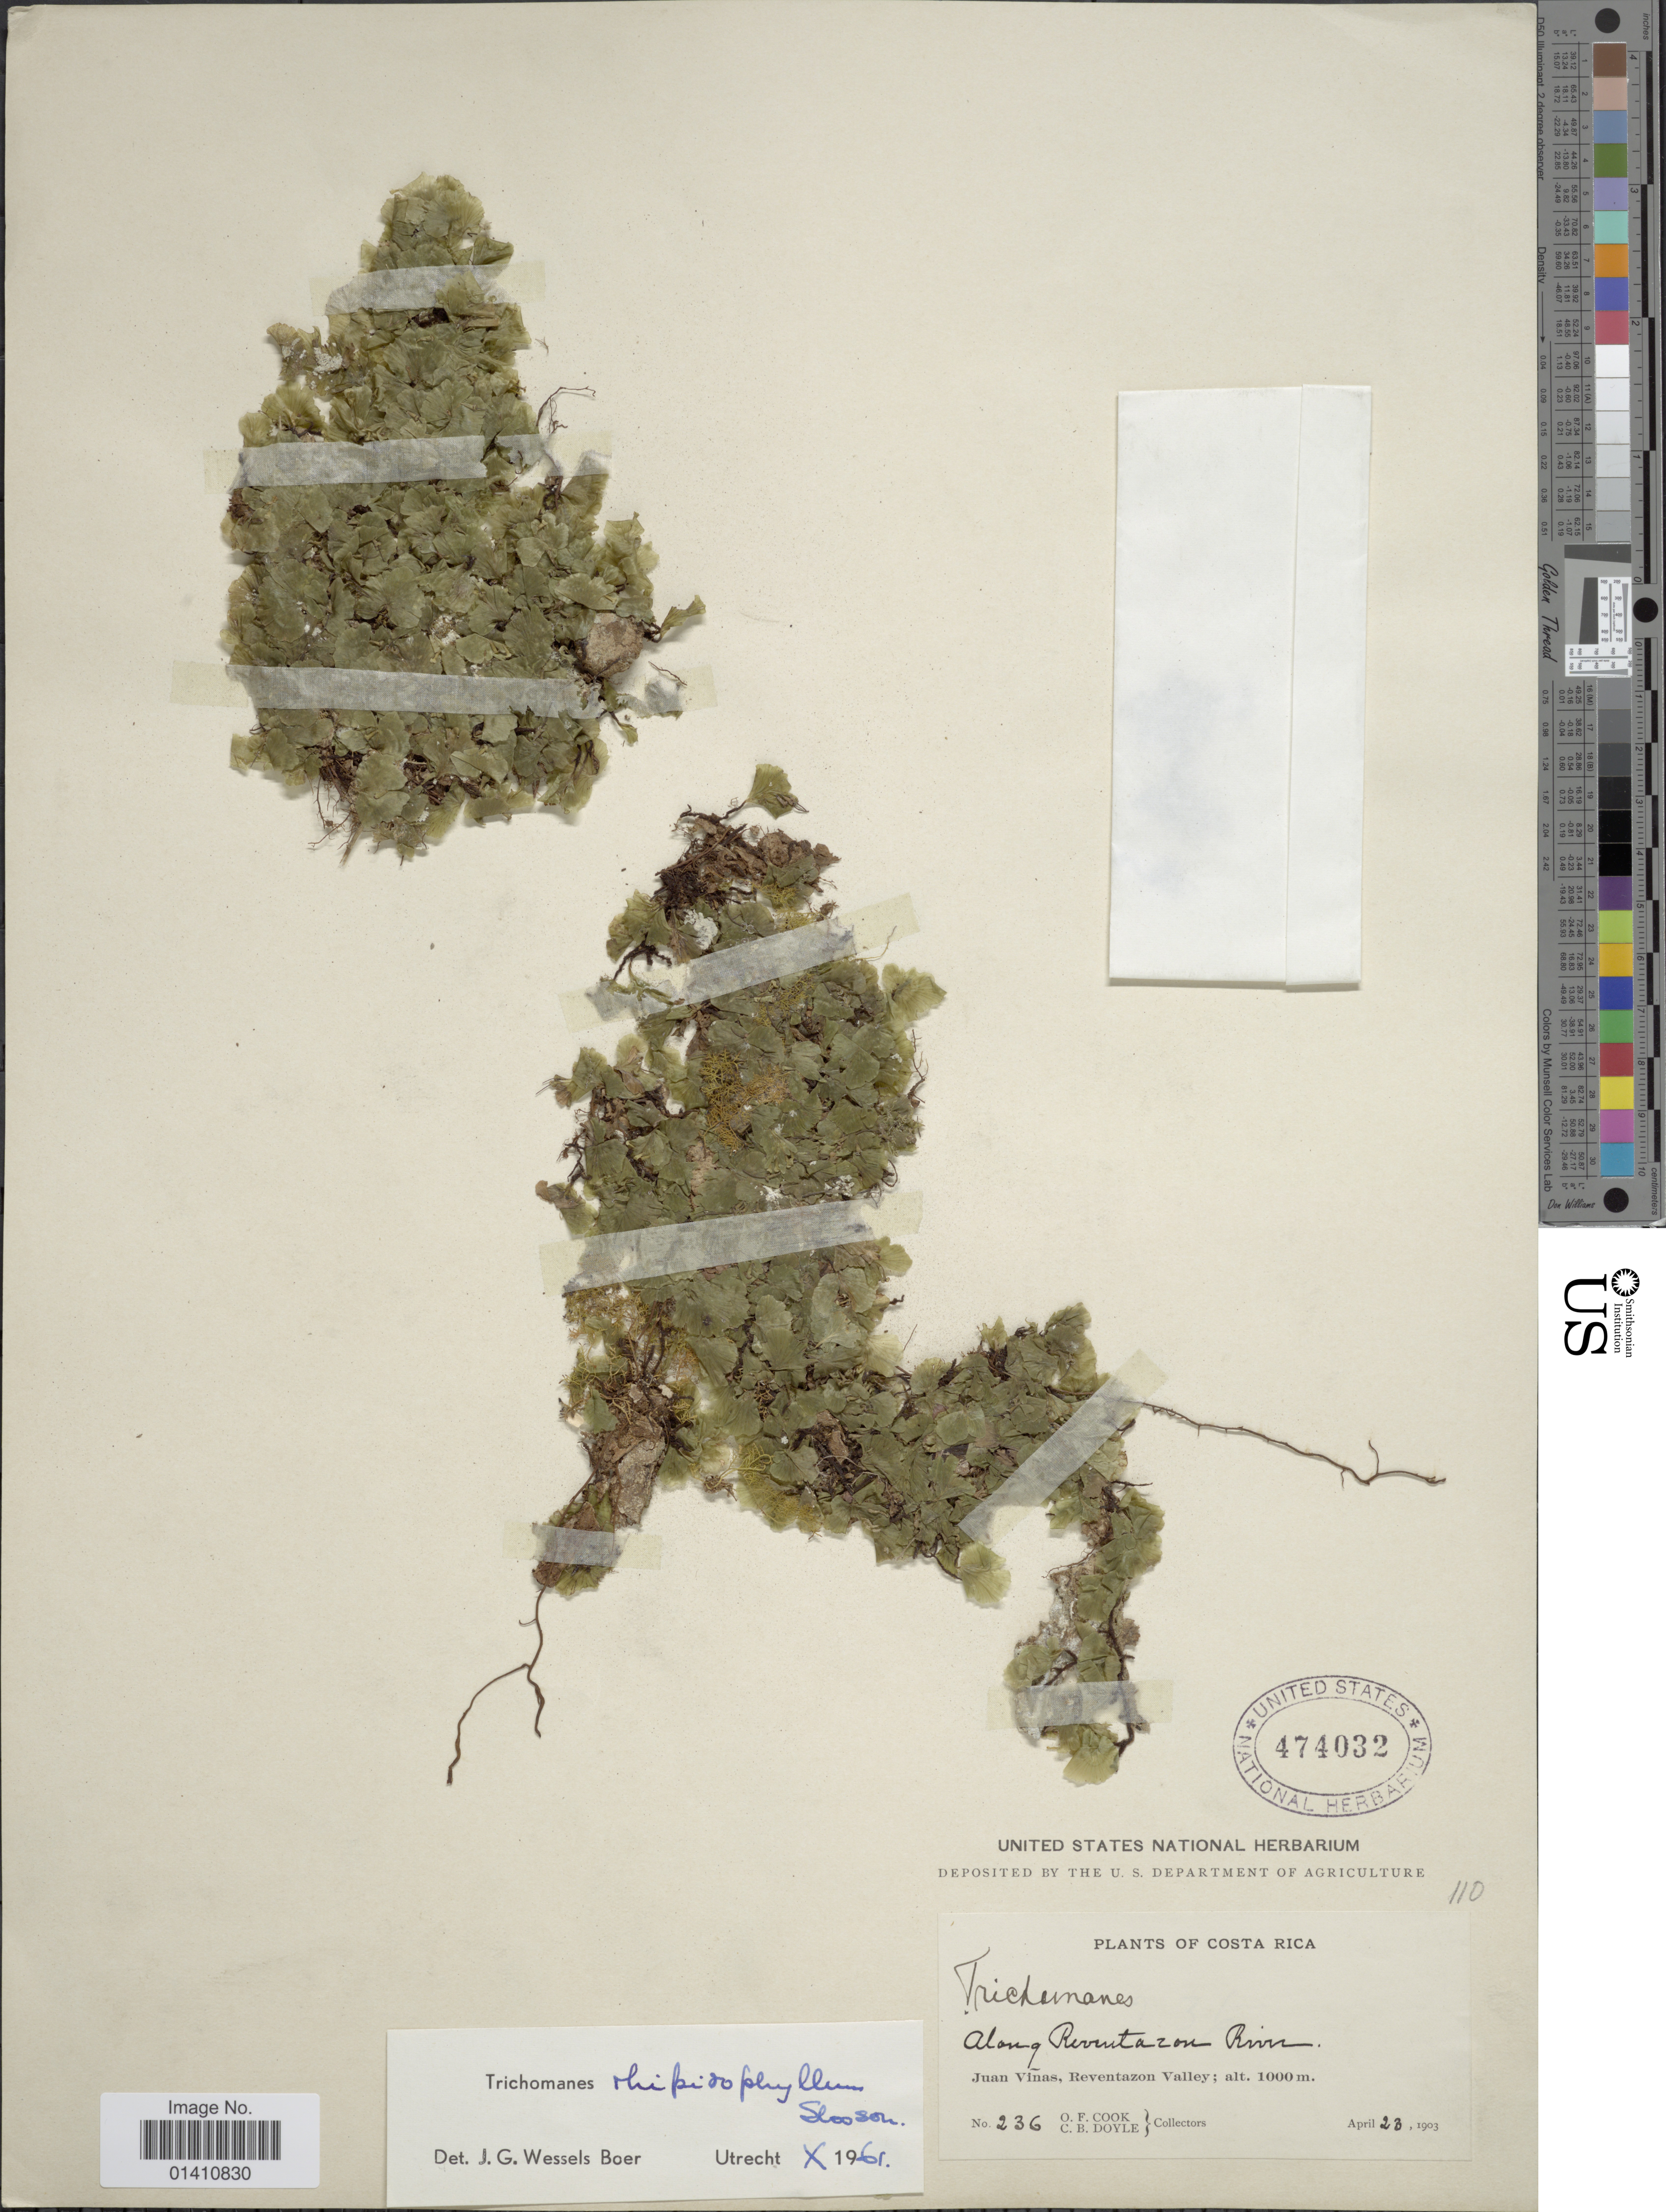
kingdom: Plantae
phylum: Tracheophyta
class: Polypodiopsida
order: Hymenophyllales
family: Hymenophyllaceae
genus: Didymoglossum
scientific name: Didymoglossum rhipidophyllum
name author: (Sloss.) Pic. Serm.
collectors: O. F. Cook & C. Doyle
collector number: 236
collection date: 1903-04-23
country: Costa Rica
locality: Juan Vinas, Reventazon Valley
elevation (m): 1000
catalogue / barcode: US 474032